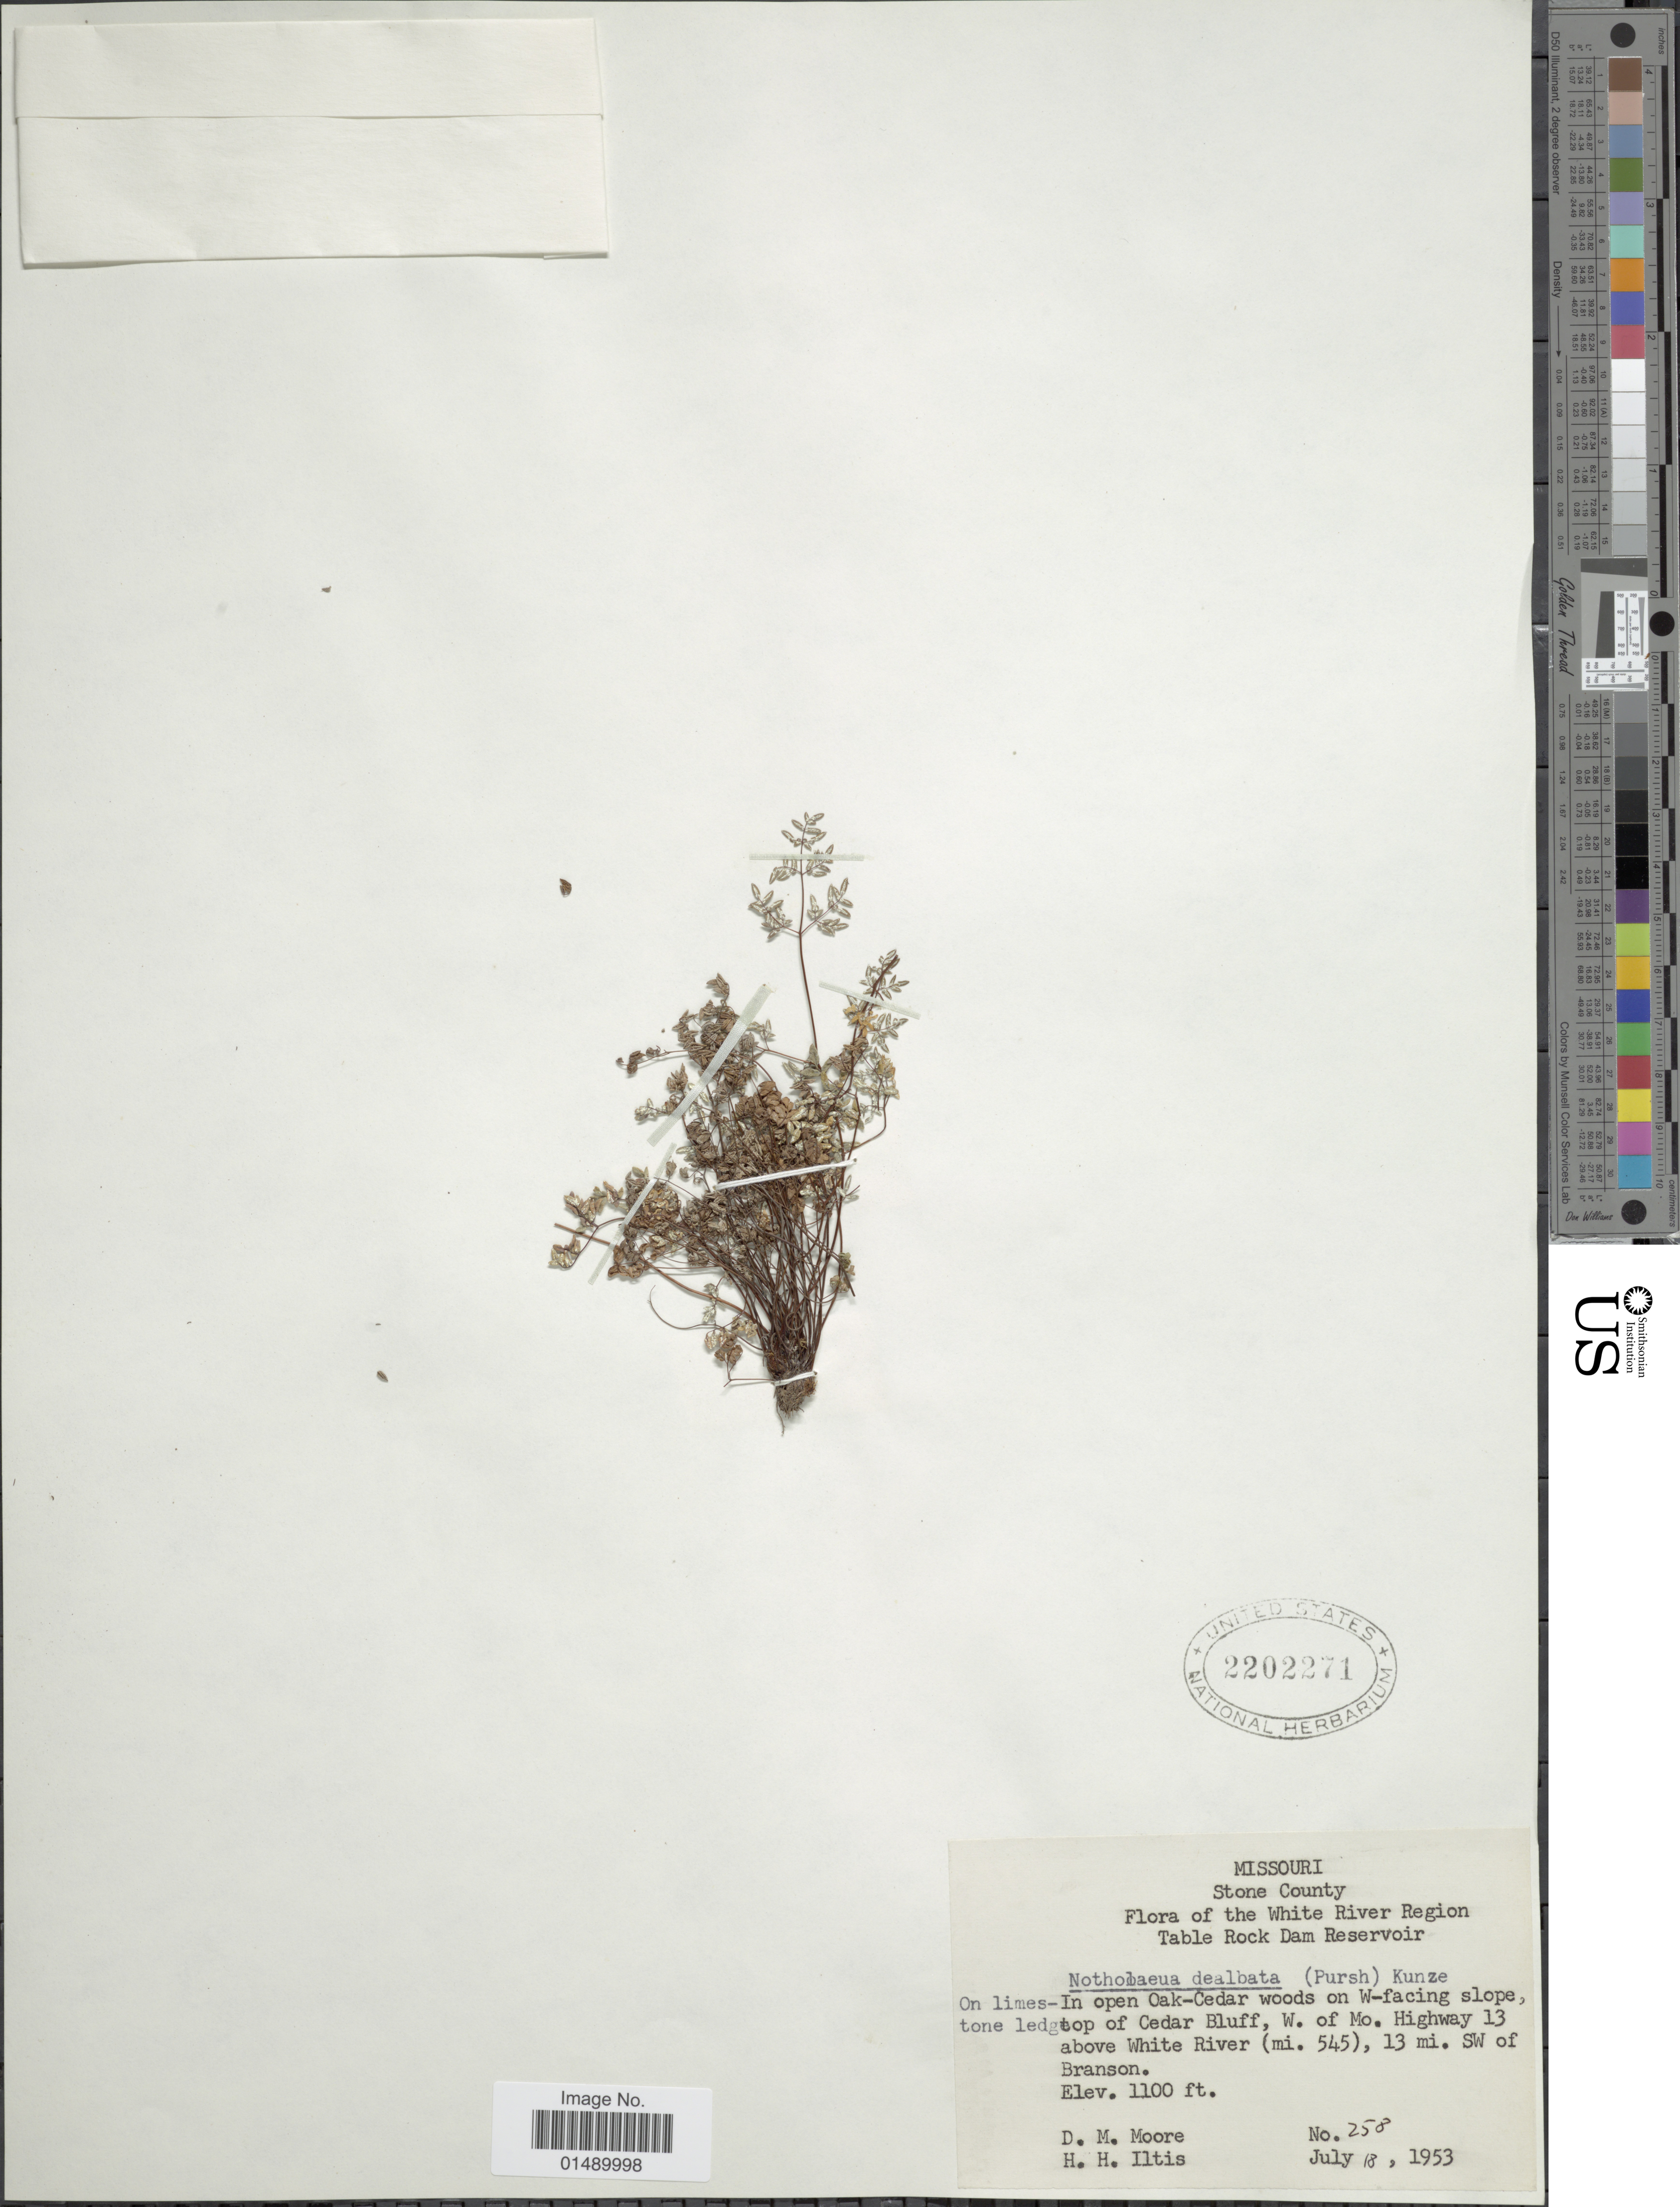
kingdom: Plantae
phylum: Tracheophyta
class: Polypodiopsida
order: Polypodiales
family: Pteridaceae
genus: Argyrochosma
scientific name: Argyrochosma dealbata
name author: (Pursh) Windham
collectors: D. Moore & H. H. Iltis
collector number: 258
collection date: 1953-07-18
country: United States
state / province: Missouri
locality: Missouri, Stome County, Flor aof the White River Region Table Rock Dam Reservoir, in open Oak-Cedar woods on W-facing slope, top of Cedar Bluff, W. of Mo. Highway 13 above White River (mi.545), 13 mi. SW of Branson.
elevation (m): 335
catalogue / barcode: US 2202271